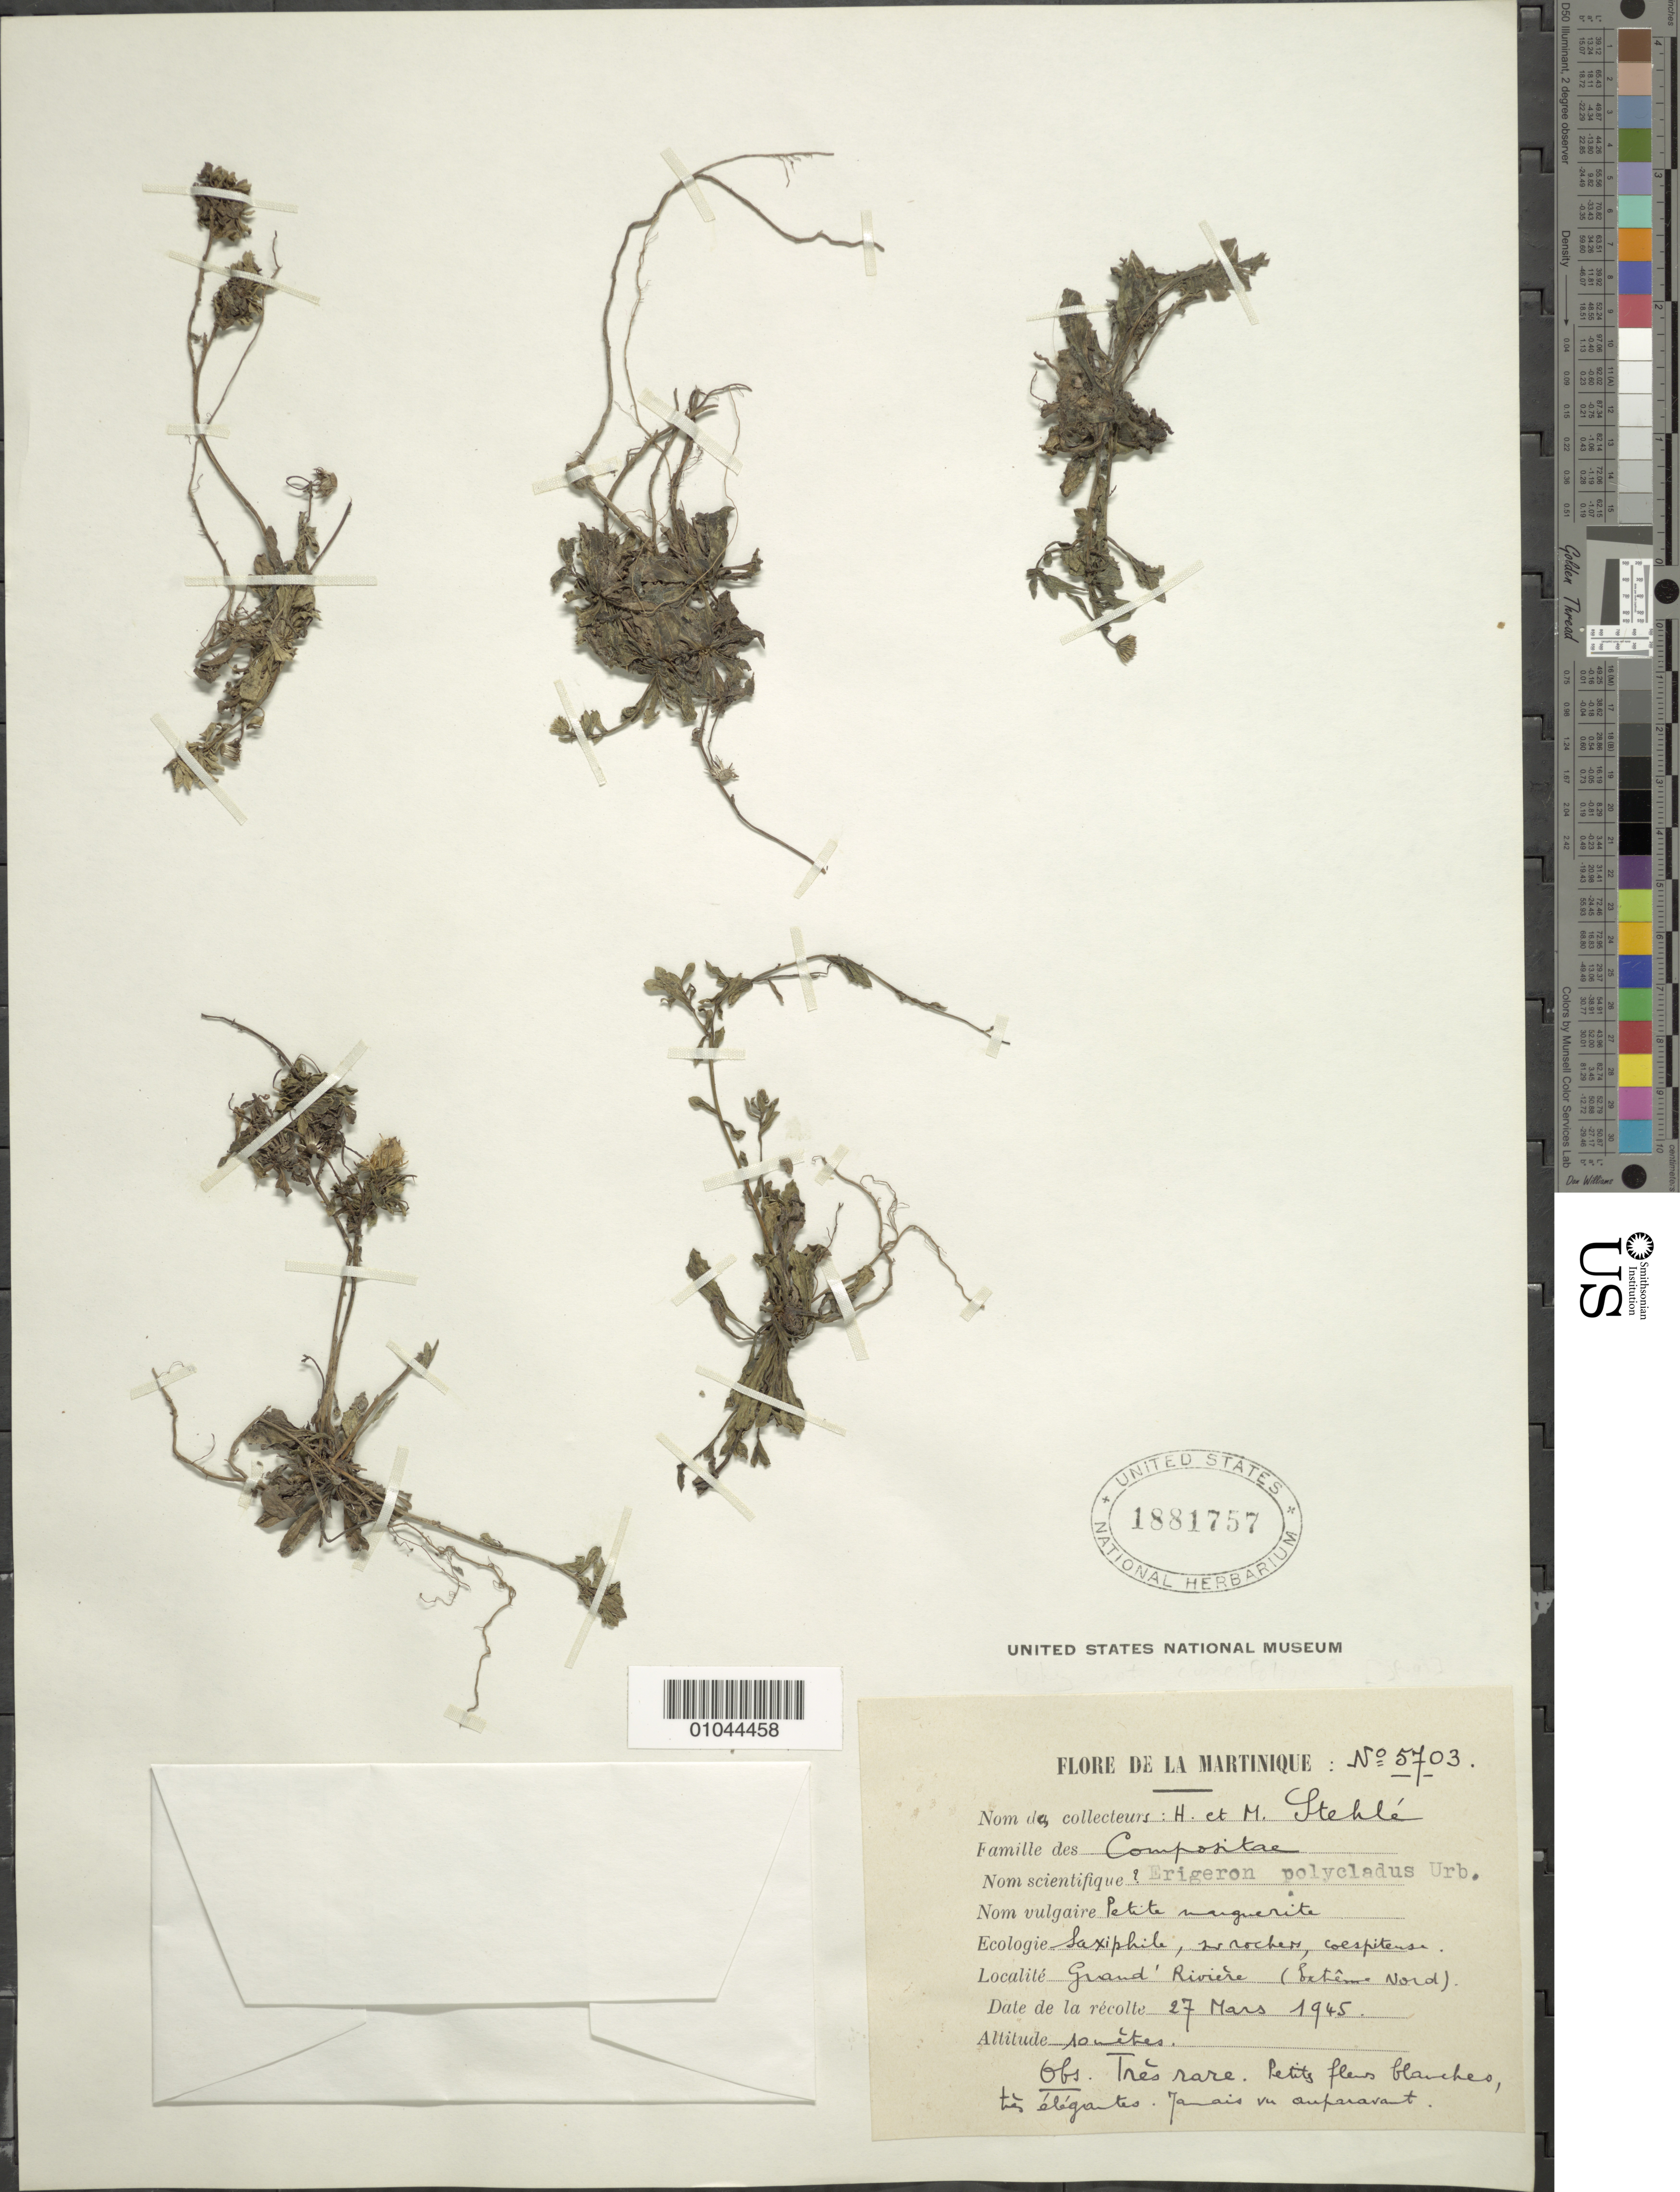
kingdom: Plantae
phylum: Tracheophyta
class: Magnoliopsida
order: Asterales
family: Asteraceae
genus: Erigeron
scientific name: Erigeron polycladus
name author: Urb.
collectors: H. Stehlé & M. Stehlé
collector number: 5703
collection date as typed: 27 Mar 1945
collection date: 1945-03-27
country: Martinique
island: Martinique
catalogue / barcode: US 1881757